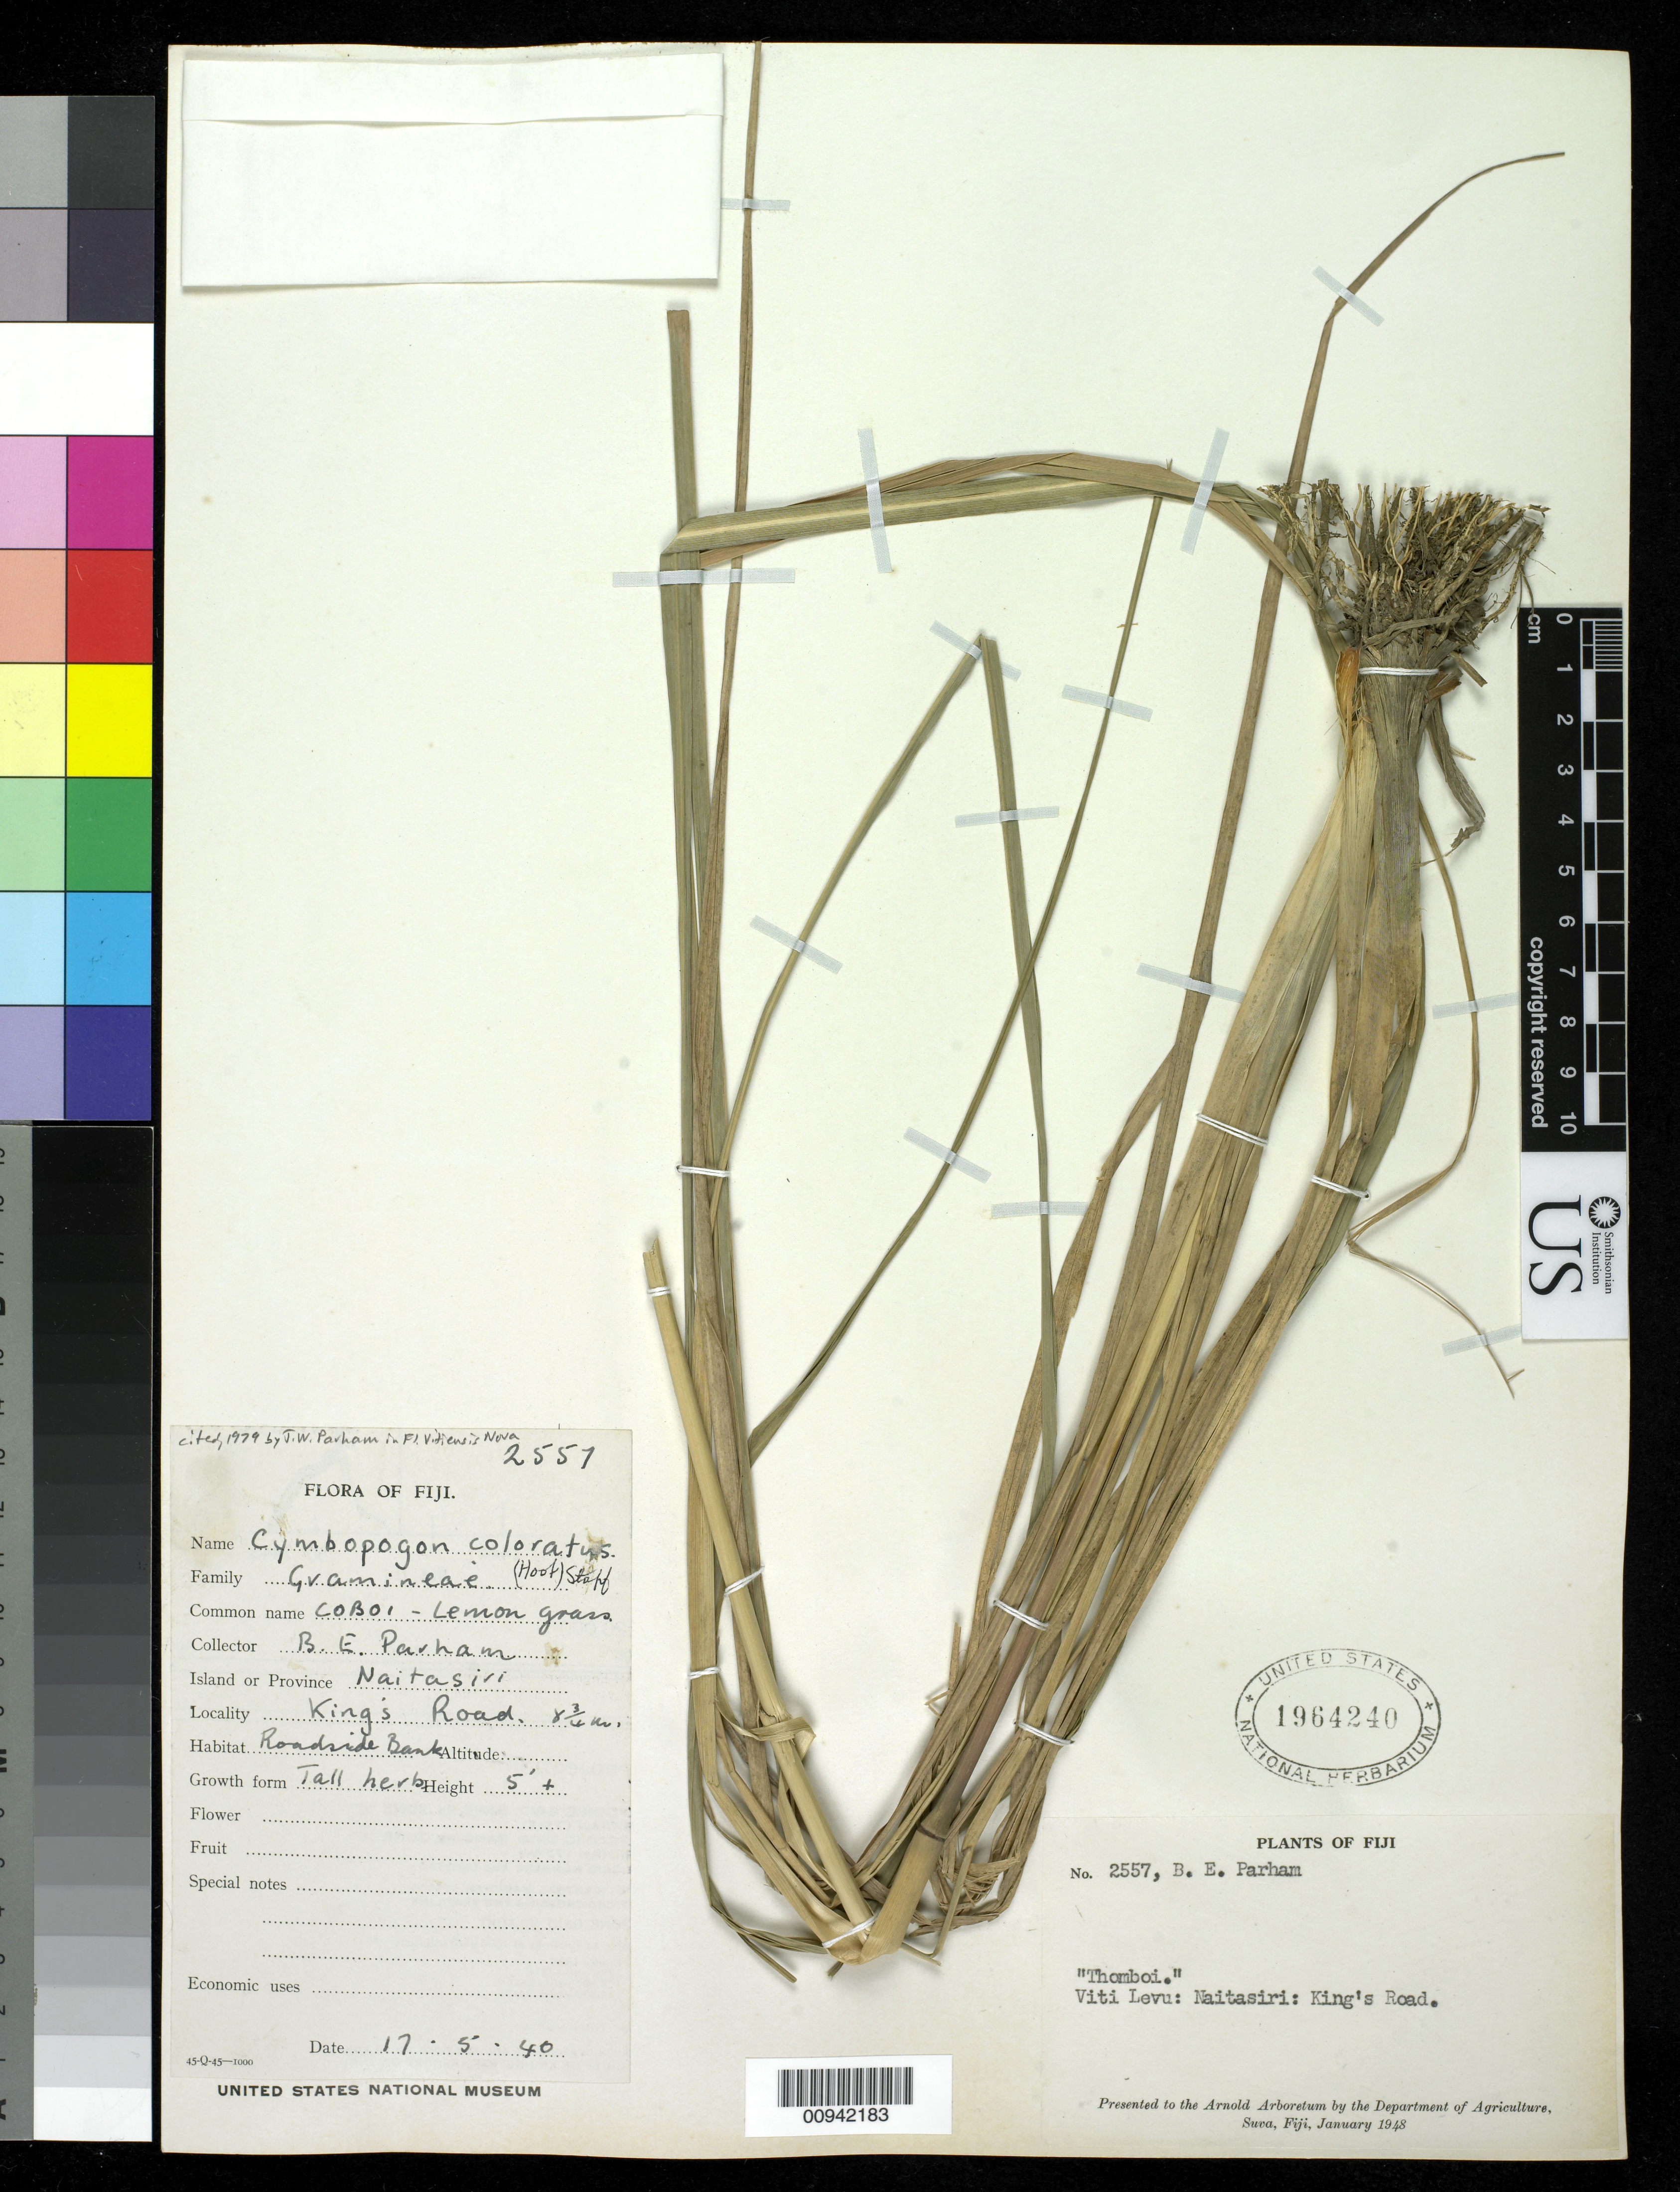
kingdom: Plantae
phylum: Tracheophyta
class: Liliopsida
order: Poales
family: Poaceae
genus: Cymbopogon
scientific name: Cymbopogon coloratus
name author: Stapf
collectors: B. E. Parham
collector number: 2557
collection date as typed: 17 May 1940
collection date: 1940-05-17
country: Fiji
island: Viti Levu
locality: Naitasiri: King's Road, 8 3/4 m. Naitasiri I.[?]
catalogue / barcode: US 1964240